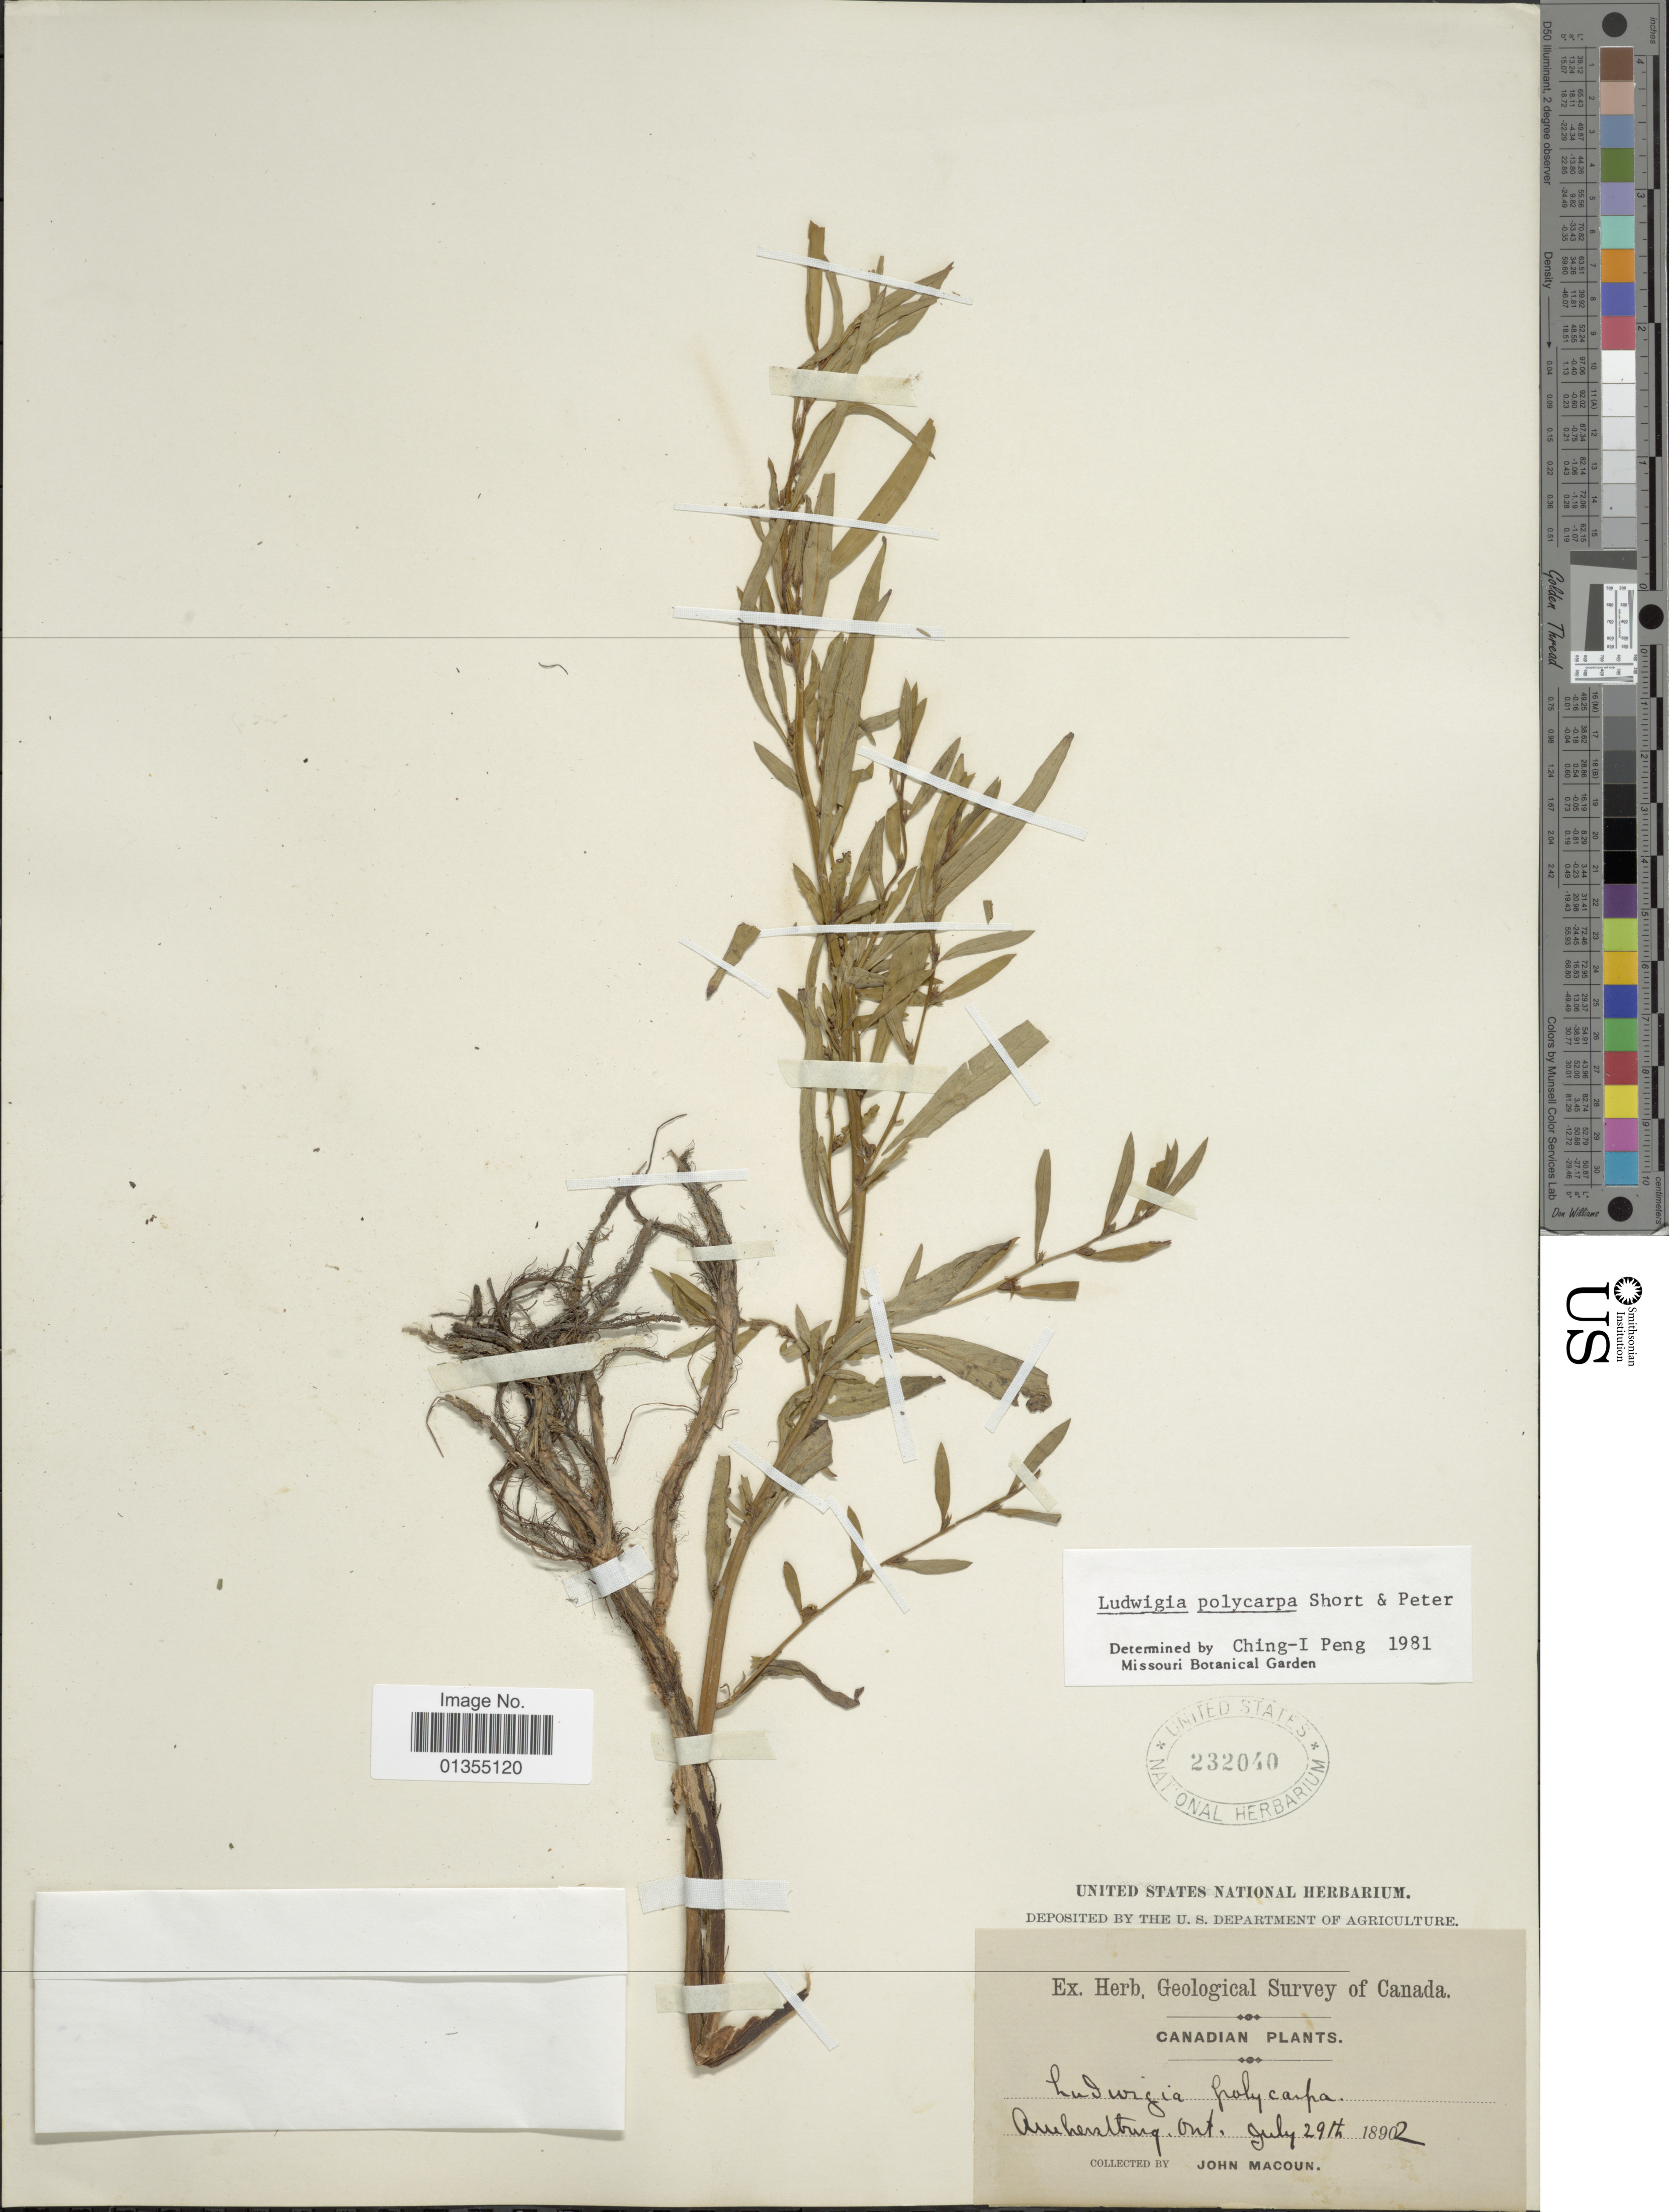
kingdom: Plantae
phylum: Tracheophyta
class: Magnoliopsida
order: Myrtales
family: Onagraceae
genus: Ludwigia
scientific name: Ludwigia polycarpa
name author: Short & R. Peter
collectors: J. Macoun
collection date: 1892-07-29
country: Canada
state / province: Ontario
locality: Amherstburg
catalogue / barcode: US 232040